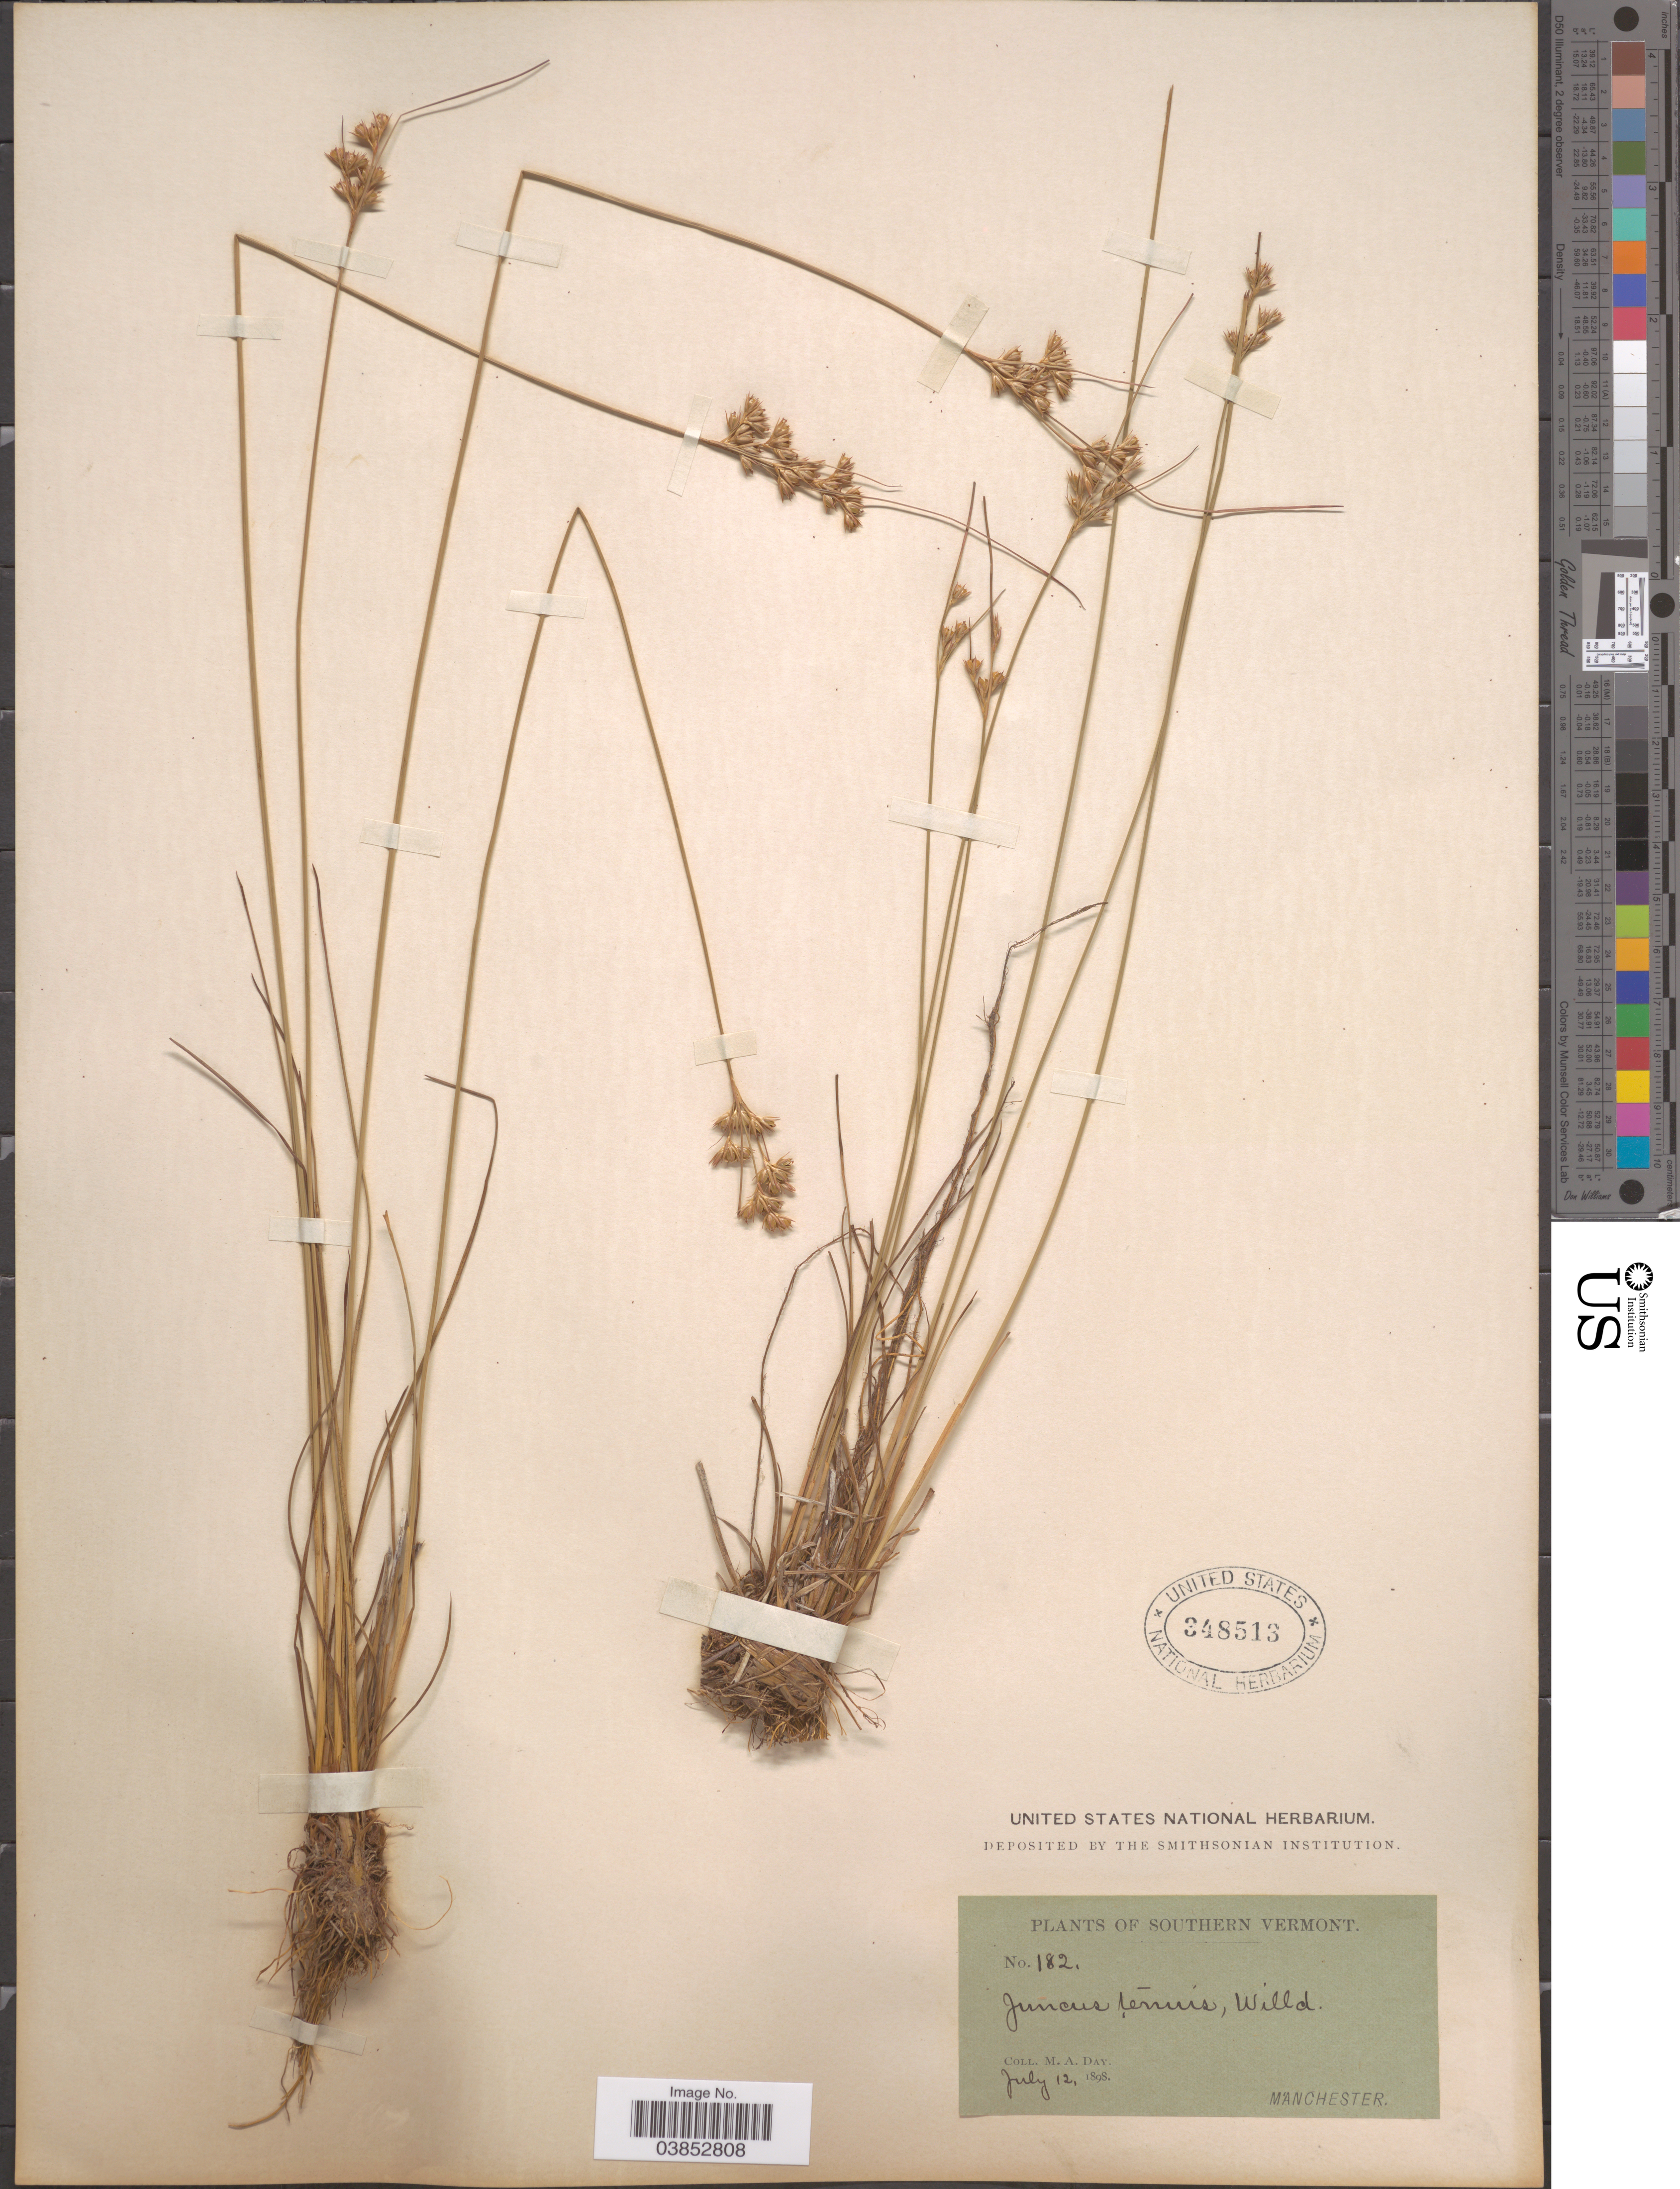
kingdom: Plantae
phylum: Tracheophyta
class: Liliopsida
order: Poales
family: Juncaceae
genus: Juncus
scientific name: Juncus dudleyi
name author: Wiegand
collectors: M. Day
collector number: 182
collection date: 1898-07-12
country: United States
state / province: Vermont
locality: Southern Vermont. Manchester.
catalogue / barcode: US 348513